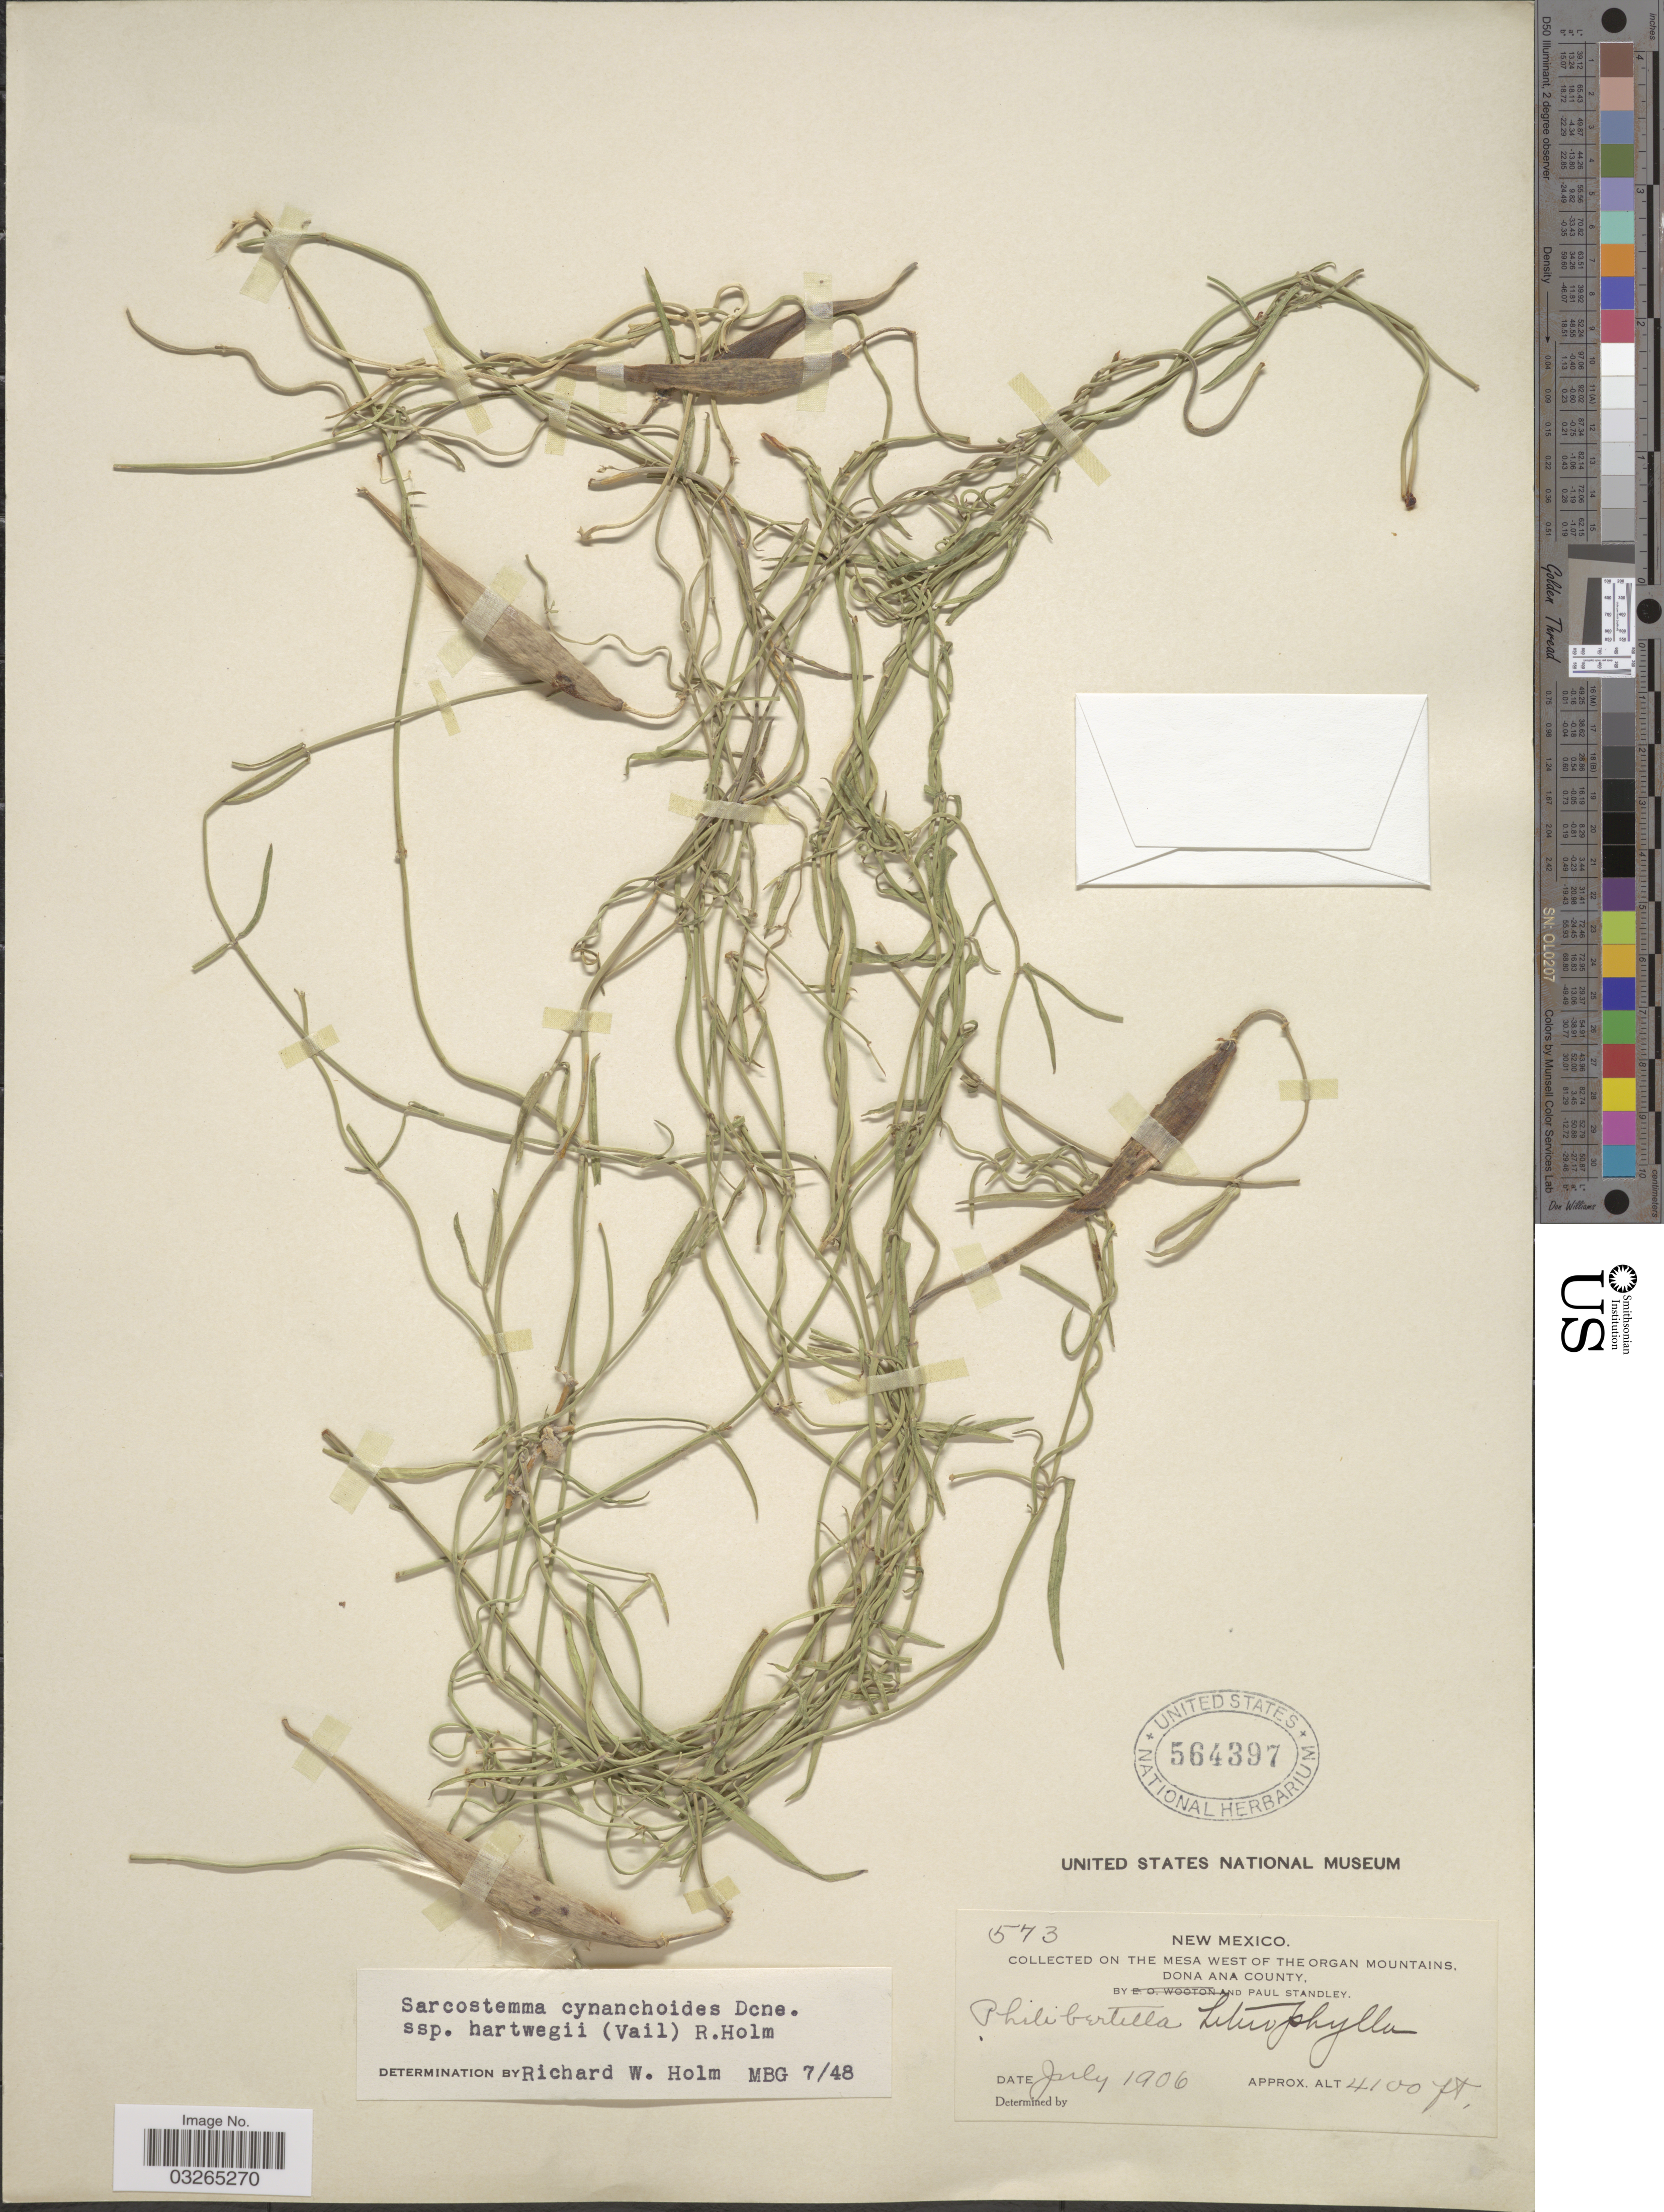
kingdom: Plantae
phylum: Tracheophyta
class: Magnoliopsida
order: Gentianales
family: Apocynaceae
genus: Sarcostemma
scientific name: Sarcostemma cynanchoides var. hartwegii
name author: (R.W. Holm) Shinners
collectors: P. C. Standley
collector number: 573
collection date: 1906-07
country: United States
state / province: New Mexico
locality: On the Mesa West of the Organ Mountains, Dona Ana County.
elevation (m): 1250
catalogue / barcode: US 564397